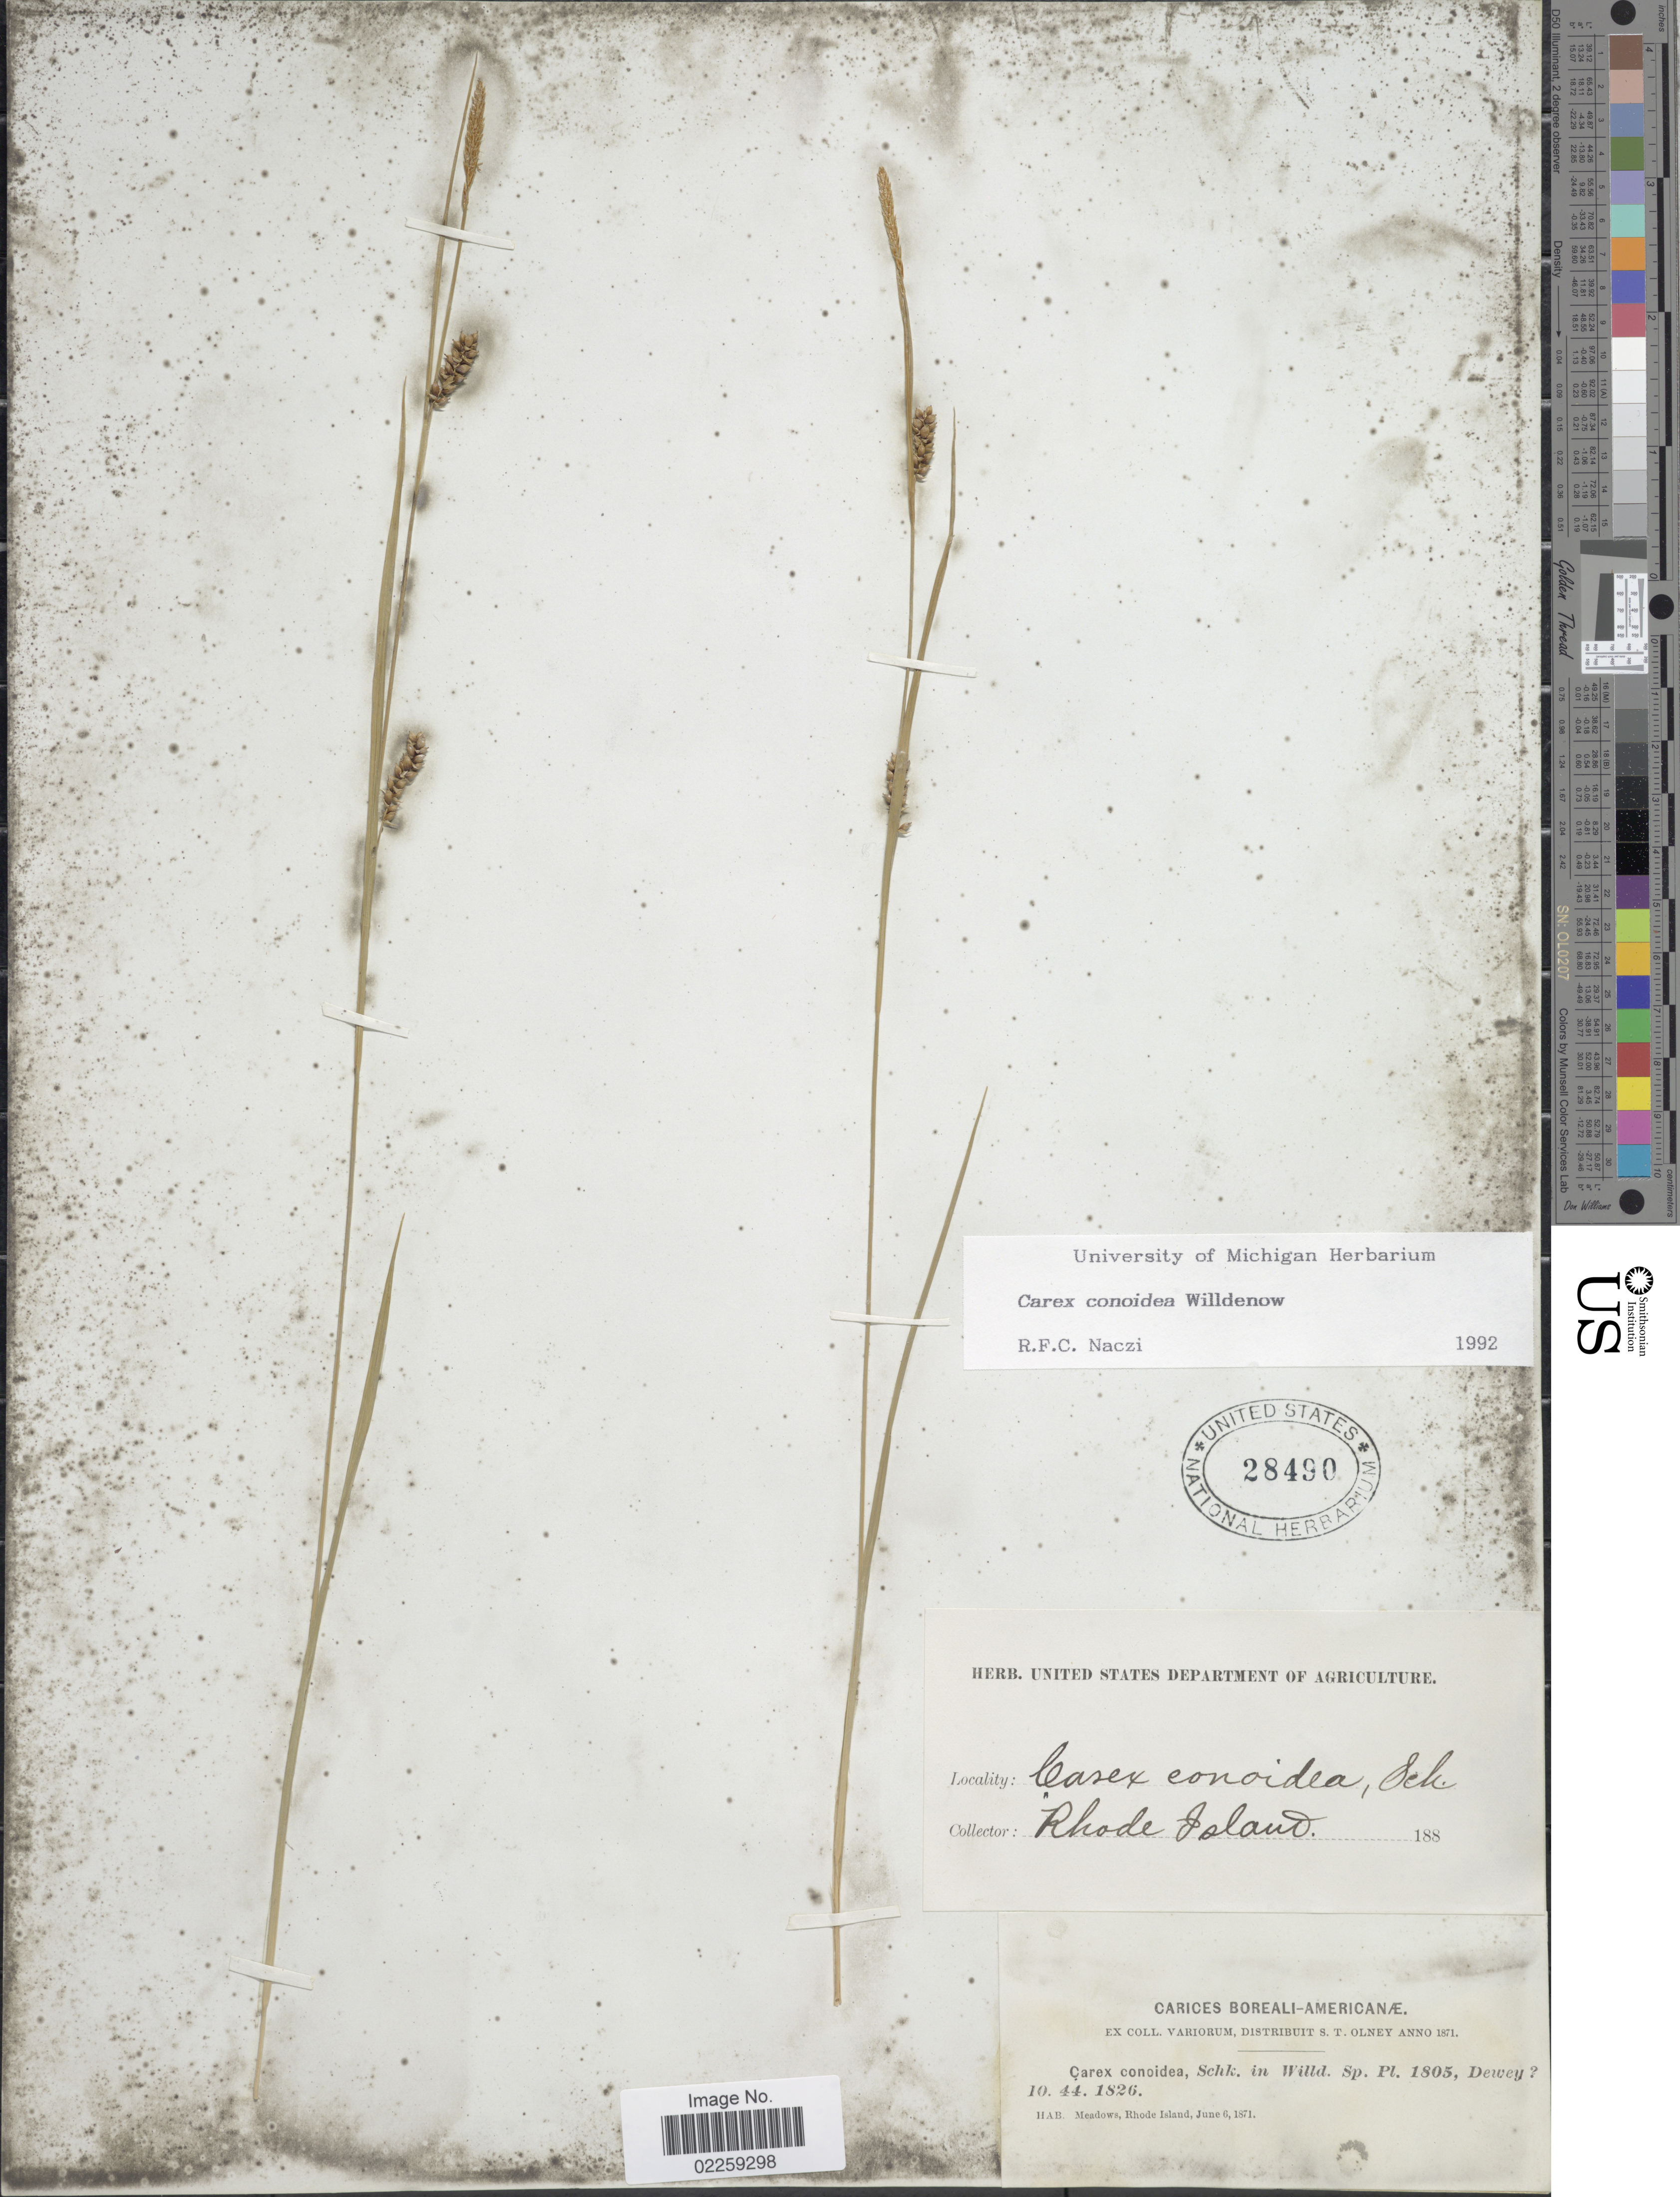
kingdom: Plantae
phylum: Tracheophyta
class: Liliopsida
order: Poales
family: Cyperaceae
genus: Carex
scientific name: Carex conoidea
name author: Willd.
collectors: S. Olney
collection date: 1871-06-06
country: United States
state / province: Rhode Island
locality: Boreali-Americanae. Meadows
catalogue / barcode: US 28490